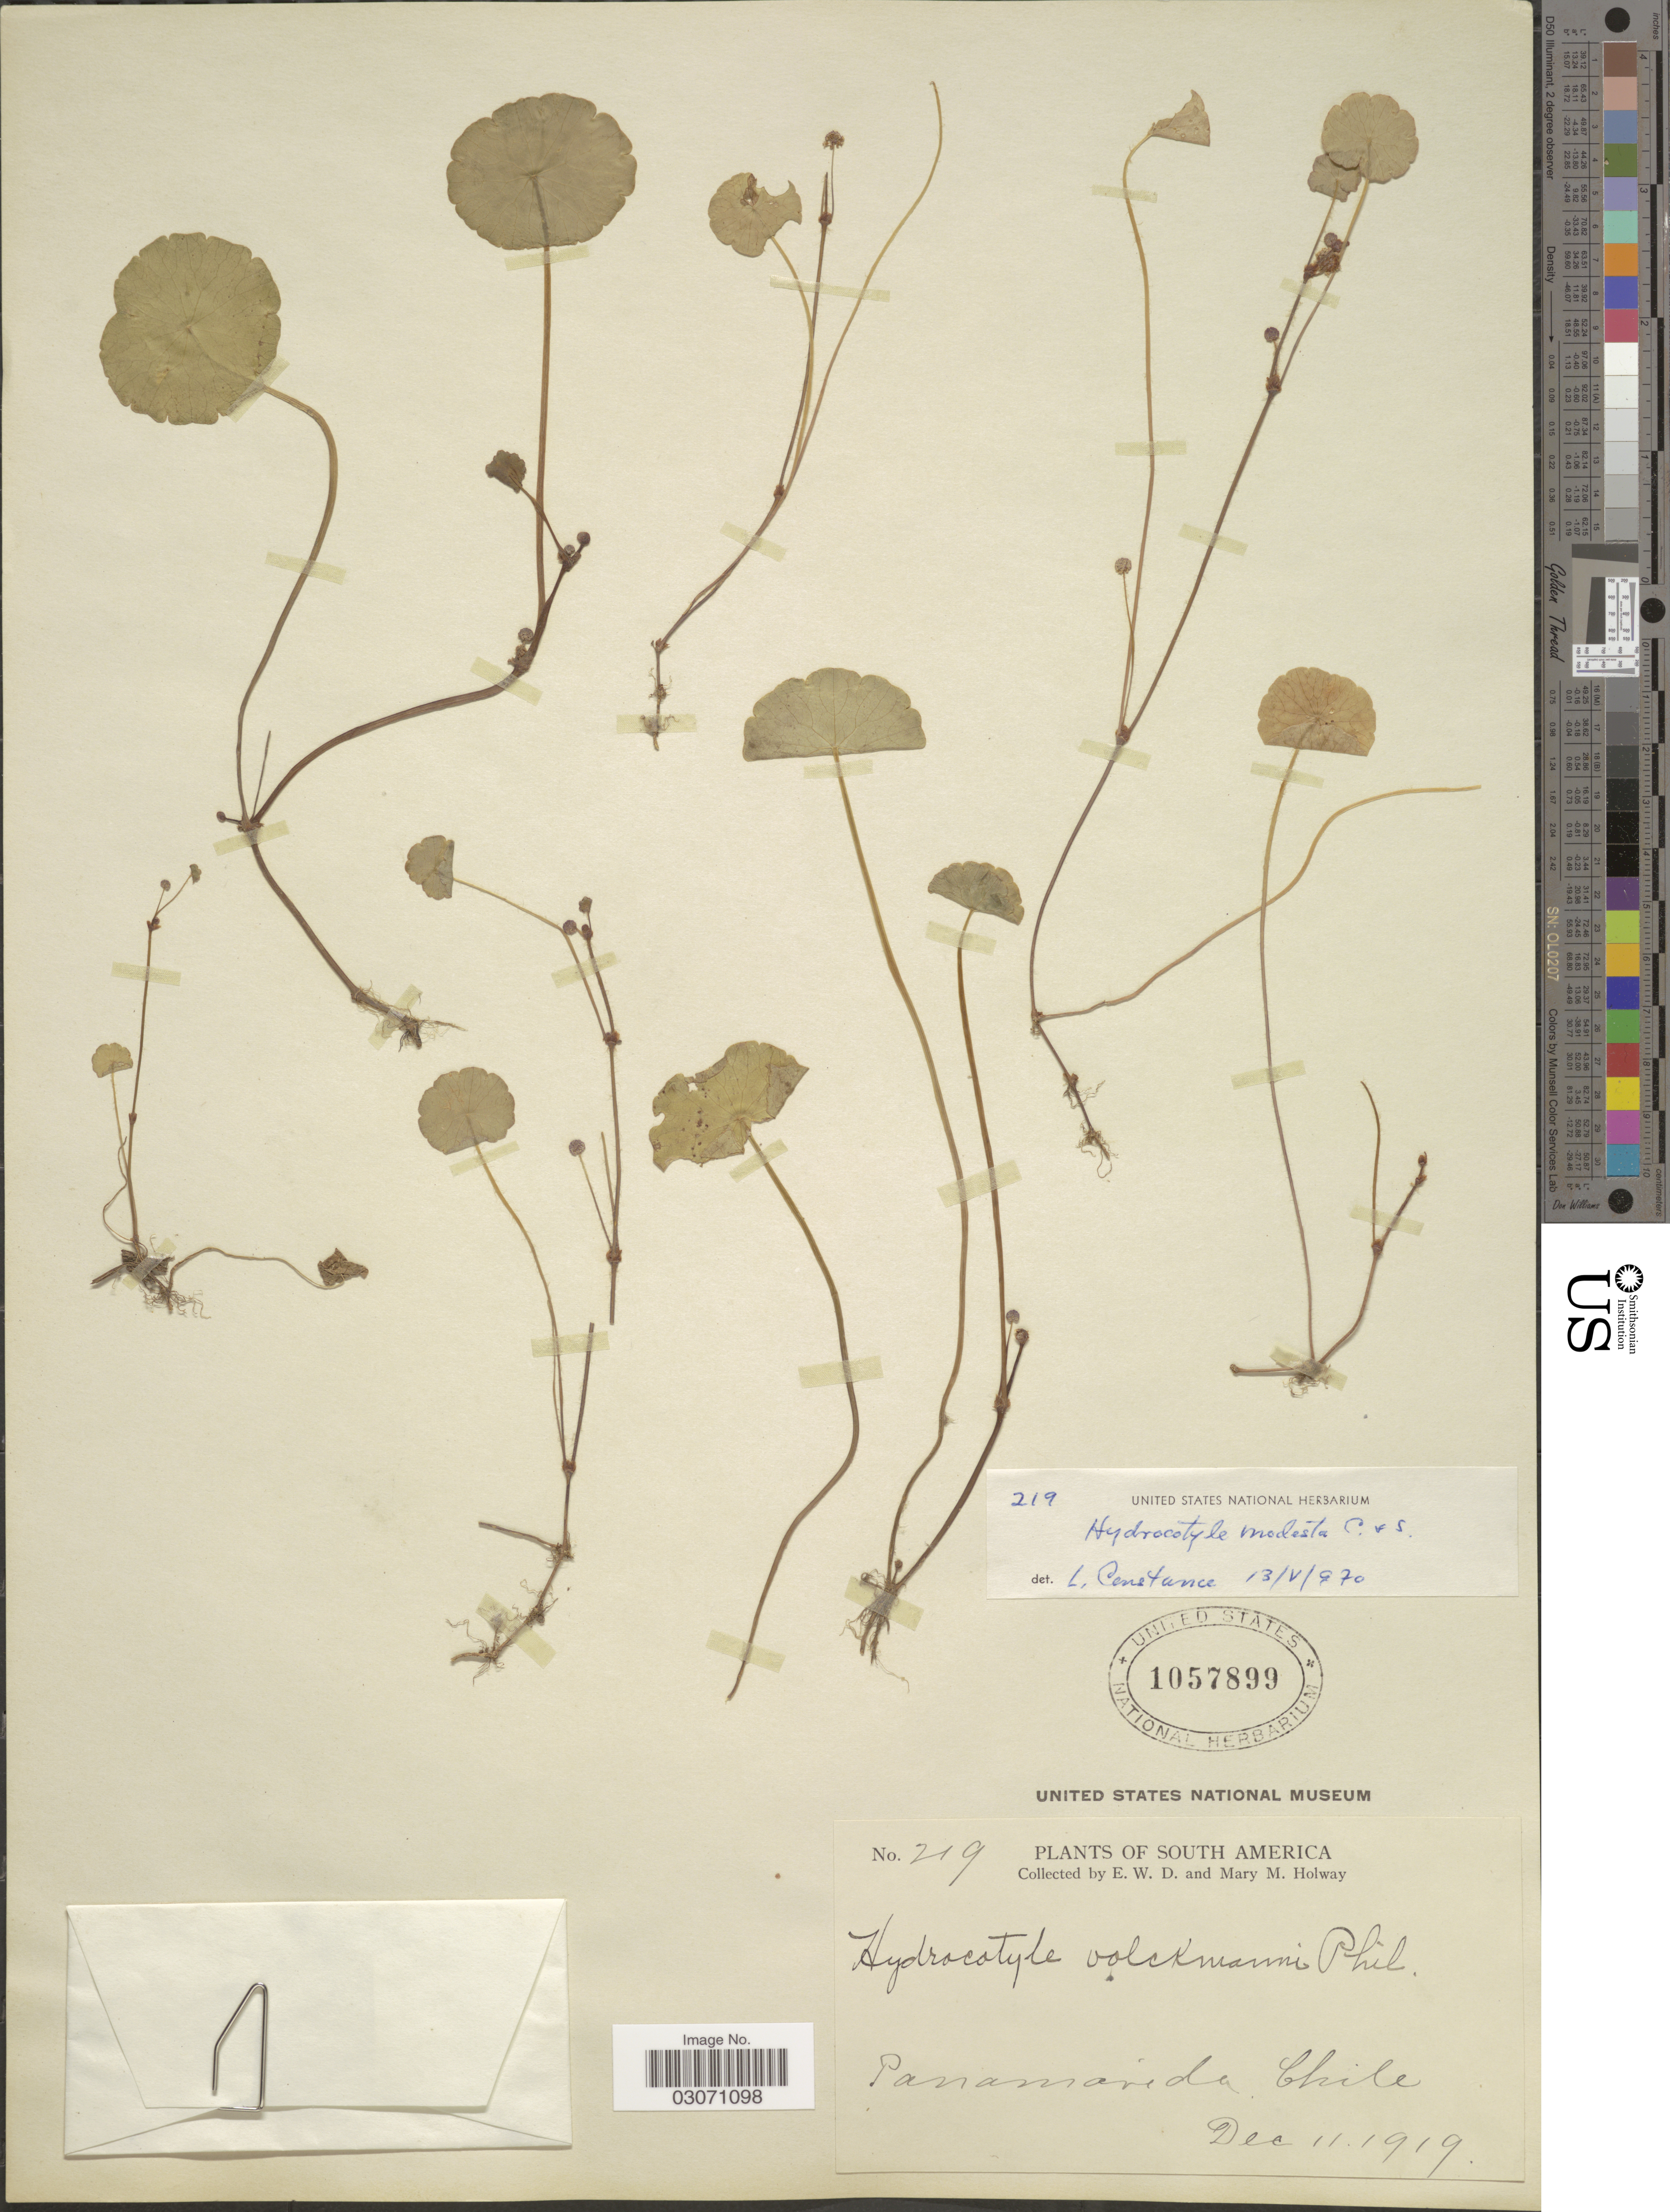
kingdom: Plantae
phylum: Tracheophyta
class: Magnoliopsida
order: Apiales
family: Araliaceae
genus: Hydrocotyle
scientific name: Hydrocotyle modesta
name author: Cham. & Schltdl.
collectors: E. W. D. Holway & M. M. Holway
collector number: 219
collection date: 1919-12-11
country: Chile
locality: Panamarida.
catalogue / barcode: US 1057899